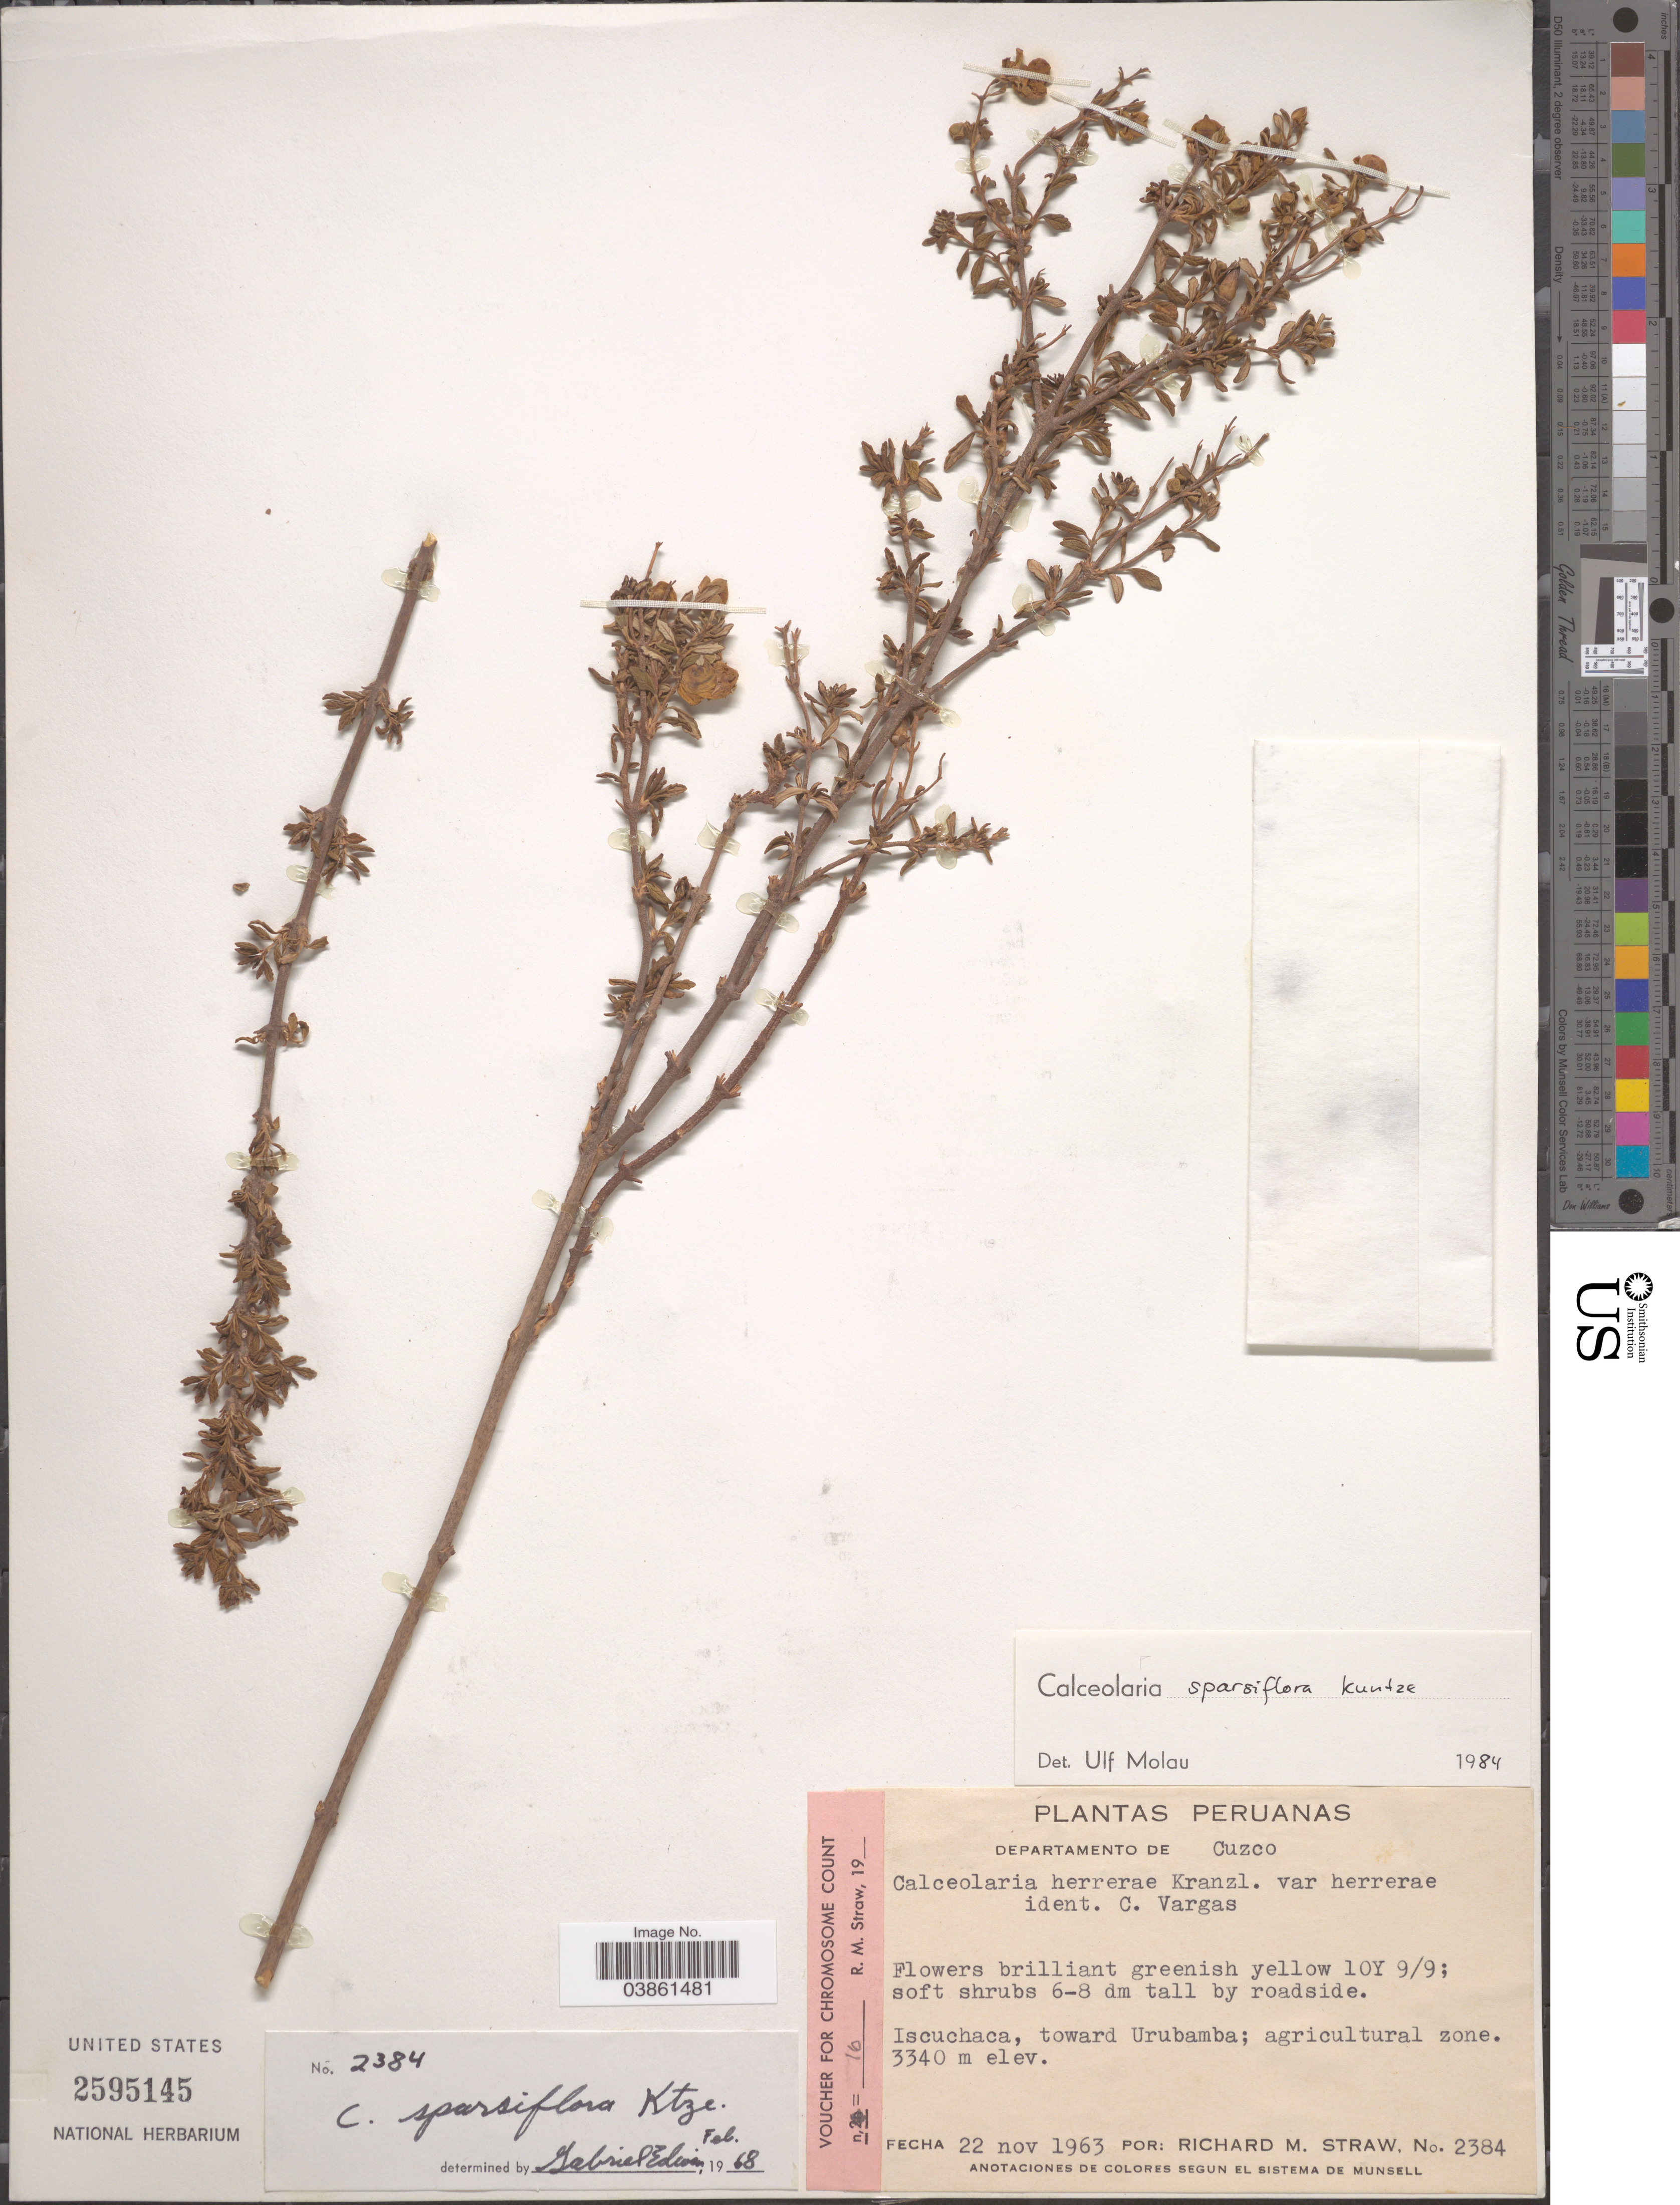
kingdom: Plantae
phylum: Tracheophyta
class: Magnoliopsida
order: Lamiales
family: Calceolariaceae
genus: Calceolaria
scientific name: Calceolaria sparsiflora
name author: Kuntze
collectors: R. M. Straw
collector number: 2384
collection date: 1963-11-22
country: Peru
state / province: Cusco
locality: Departamento de Cuzco. Iscuchaca, toward Urubamba; agricultural zone .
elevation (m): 3340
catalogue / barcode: US 2595145